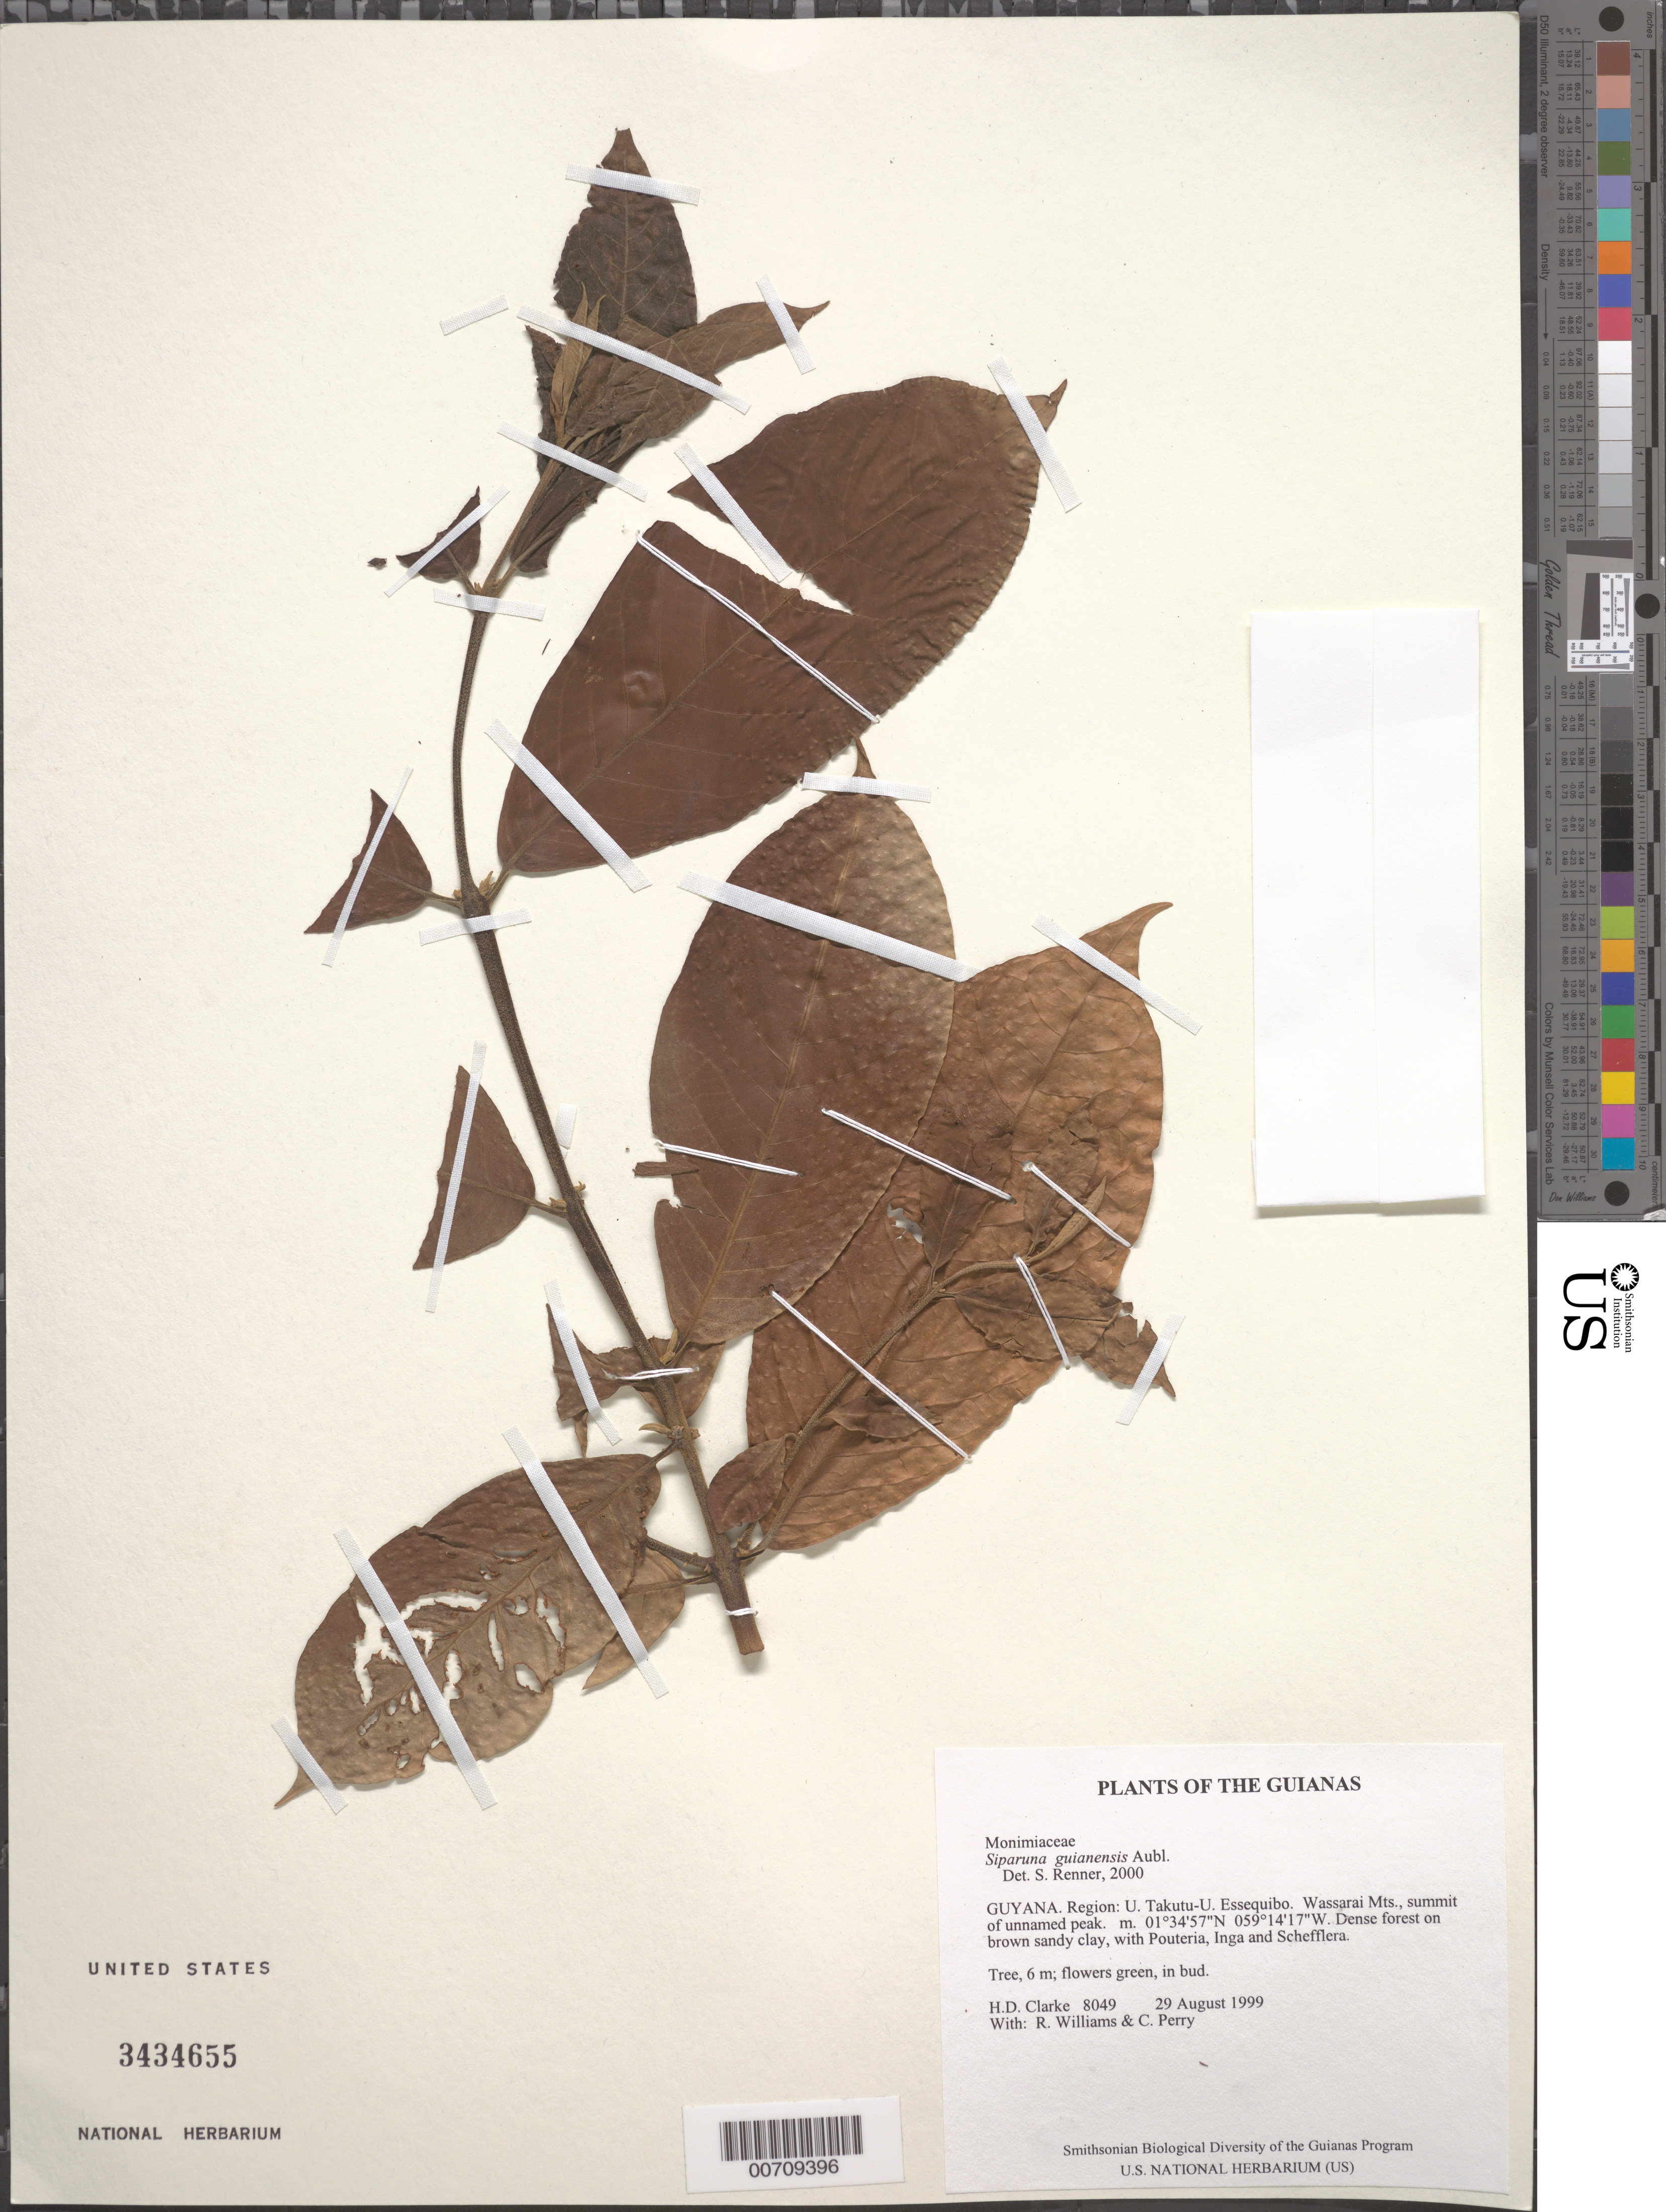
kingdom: Plantae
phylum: Tracheophyta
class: Magnoliopsida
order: Laurales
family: Siparunaceae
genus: Siparuna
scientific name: Siparuna guianensis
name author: Aubl.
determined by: Renner, S. S.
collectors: H. D. Clarke, R. Williams & C. Perry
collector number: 8049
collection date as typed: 29 August 1999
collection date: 1999-08-29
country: Guyana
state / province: U. Takutu-U. Essequibo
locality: Wassarai Mts., summit of unnamed peak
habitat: Dense forest on brown sandy clay, with Pouteria, Inga and Schefflera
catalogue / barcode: US 3434655